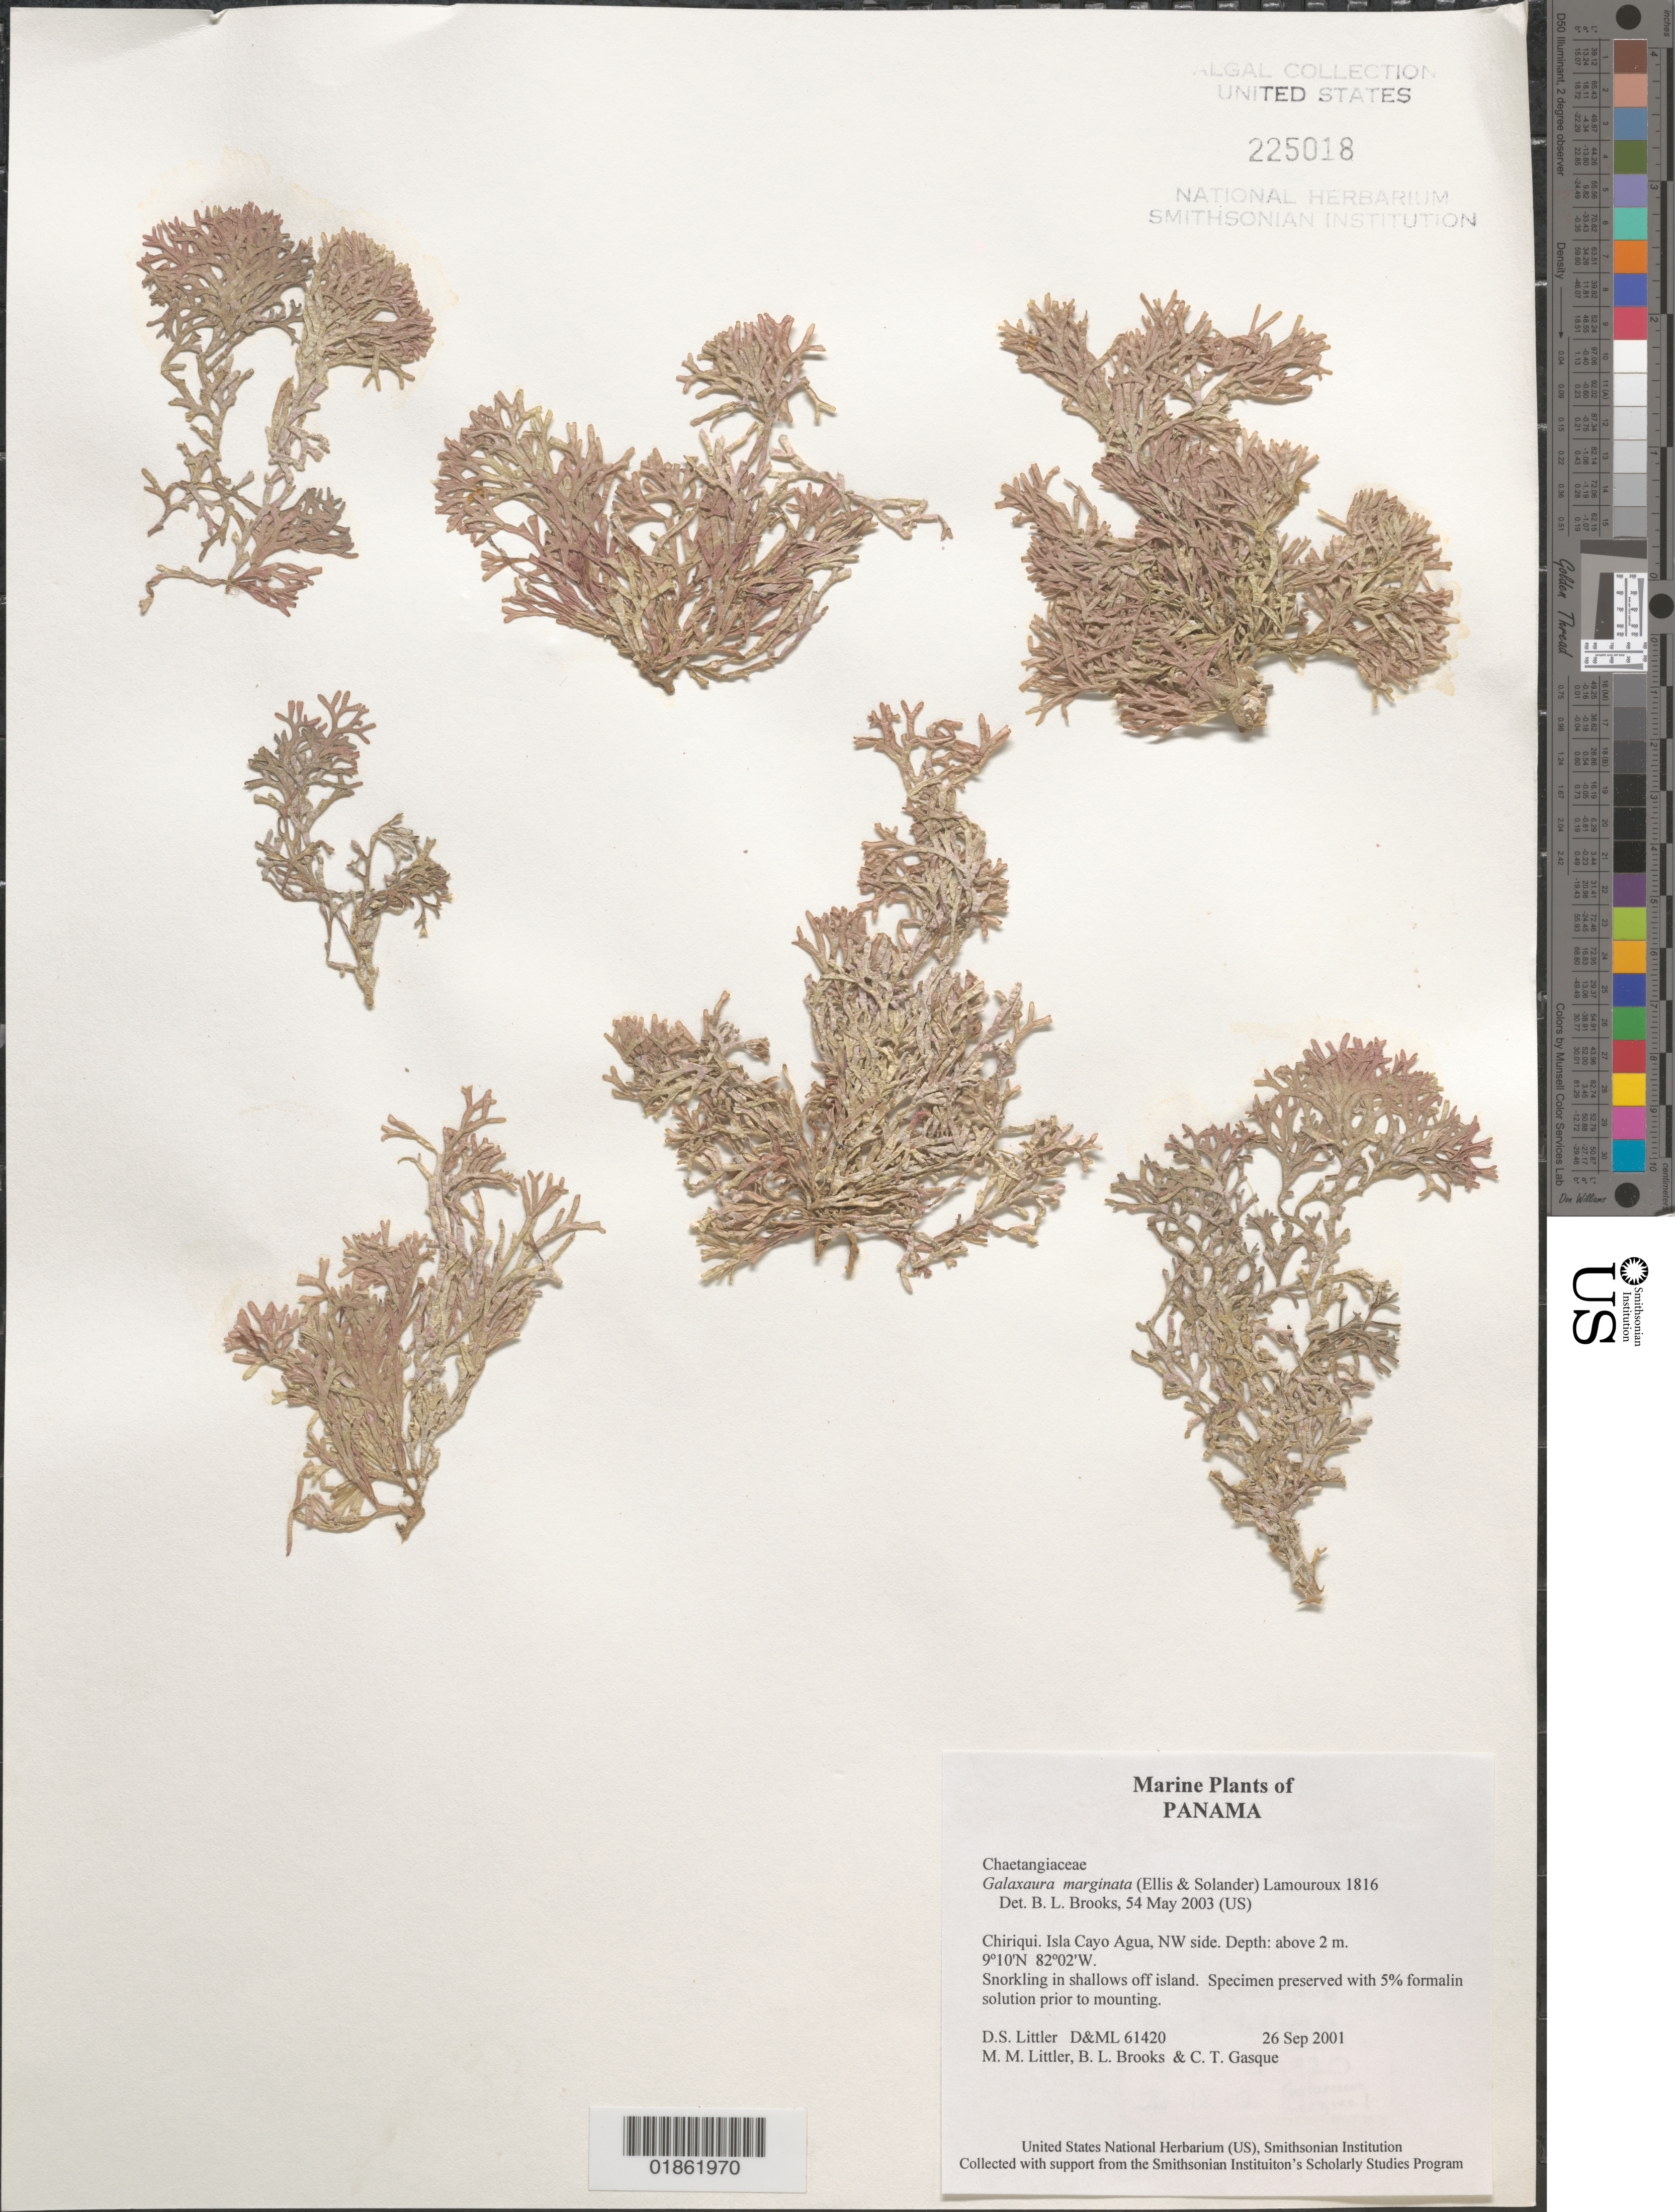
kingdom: Plantae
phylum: Rhodophyta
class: Florideophyceae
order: Nemaliales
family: Galaxauraceae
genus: Dichotomaria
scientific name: Dichotomaria marginata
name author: (J. Ellis & Sol.) Lam.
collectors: D. S. Littler, M. M. Littler & C. Gasque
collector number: D&ML 61420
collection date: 2001-09-26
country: Panama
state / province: Bocas del Toro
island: Cayo de Agua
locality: Isla Cayo de Agua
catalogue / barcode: US 225018